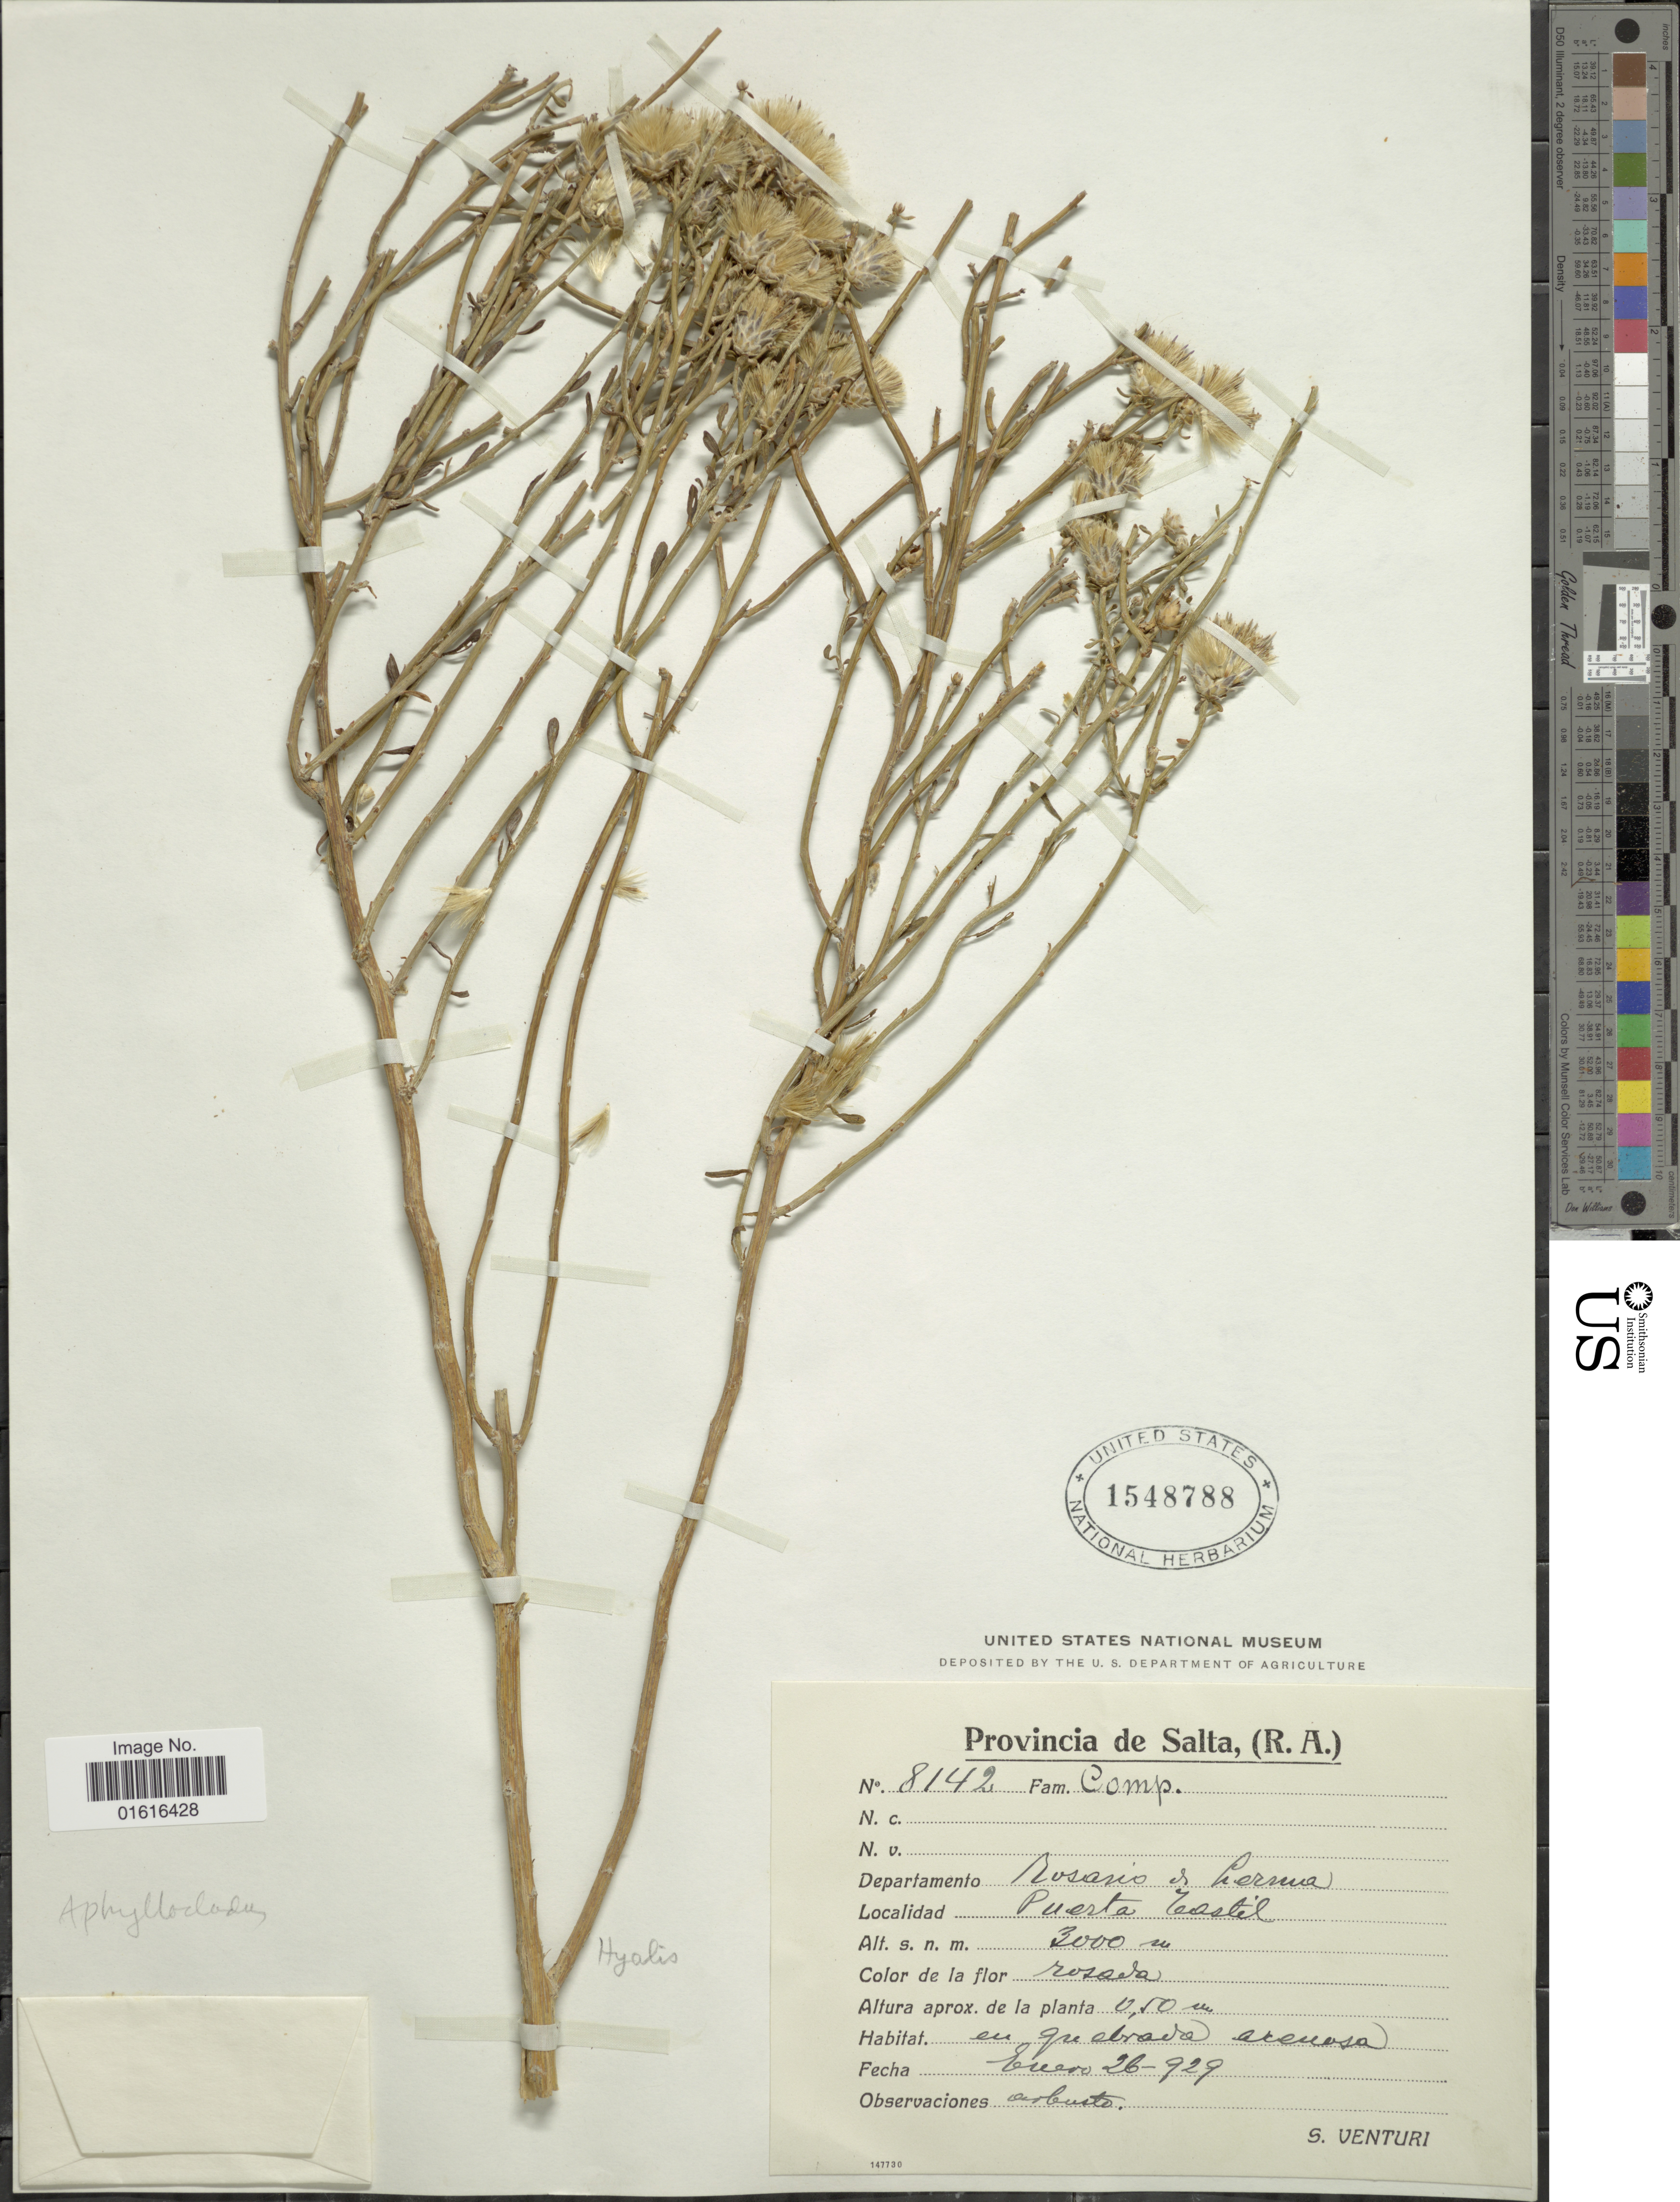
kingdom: Plantae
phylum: Tracheophyta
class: Magnoliopsida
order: Asterales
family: Asteraceae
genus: Aphyllocladus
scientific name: Aphyllocladus spartioides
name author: Wedd.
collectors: S. Venturi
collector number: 8142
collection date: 1929-01-26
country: Argentina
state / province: Salta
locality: Departamento Rosario el Lerma, Puerta Teastel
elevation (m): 3000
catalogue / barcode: US 1548788